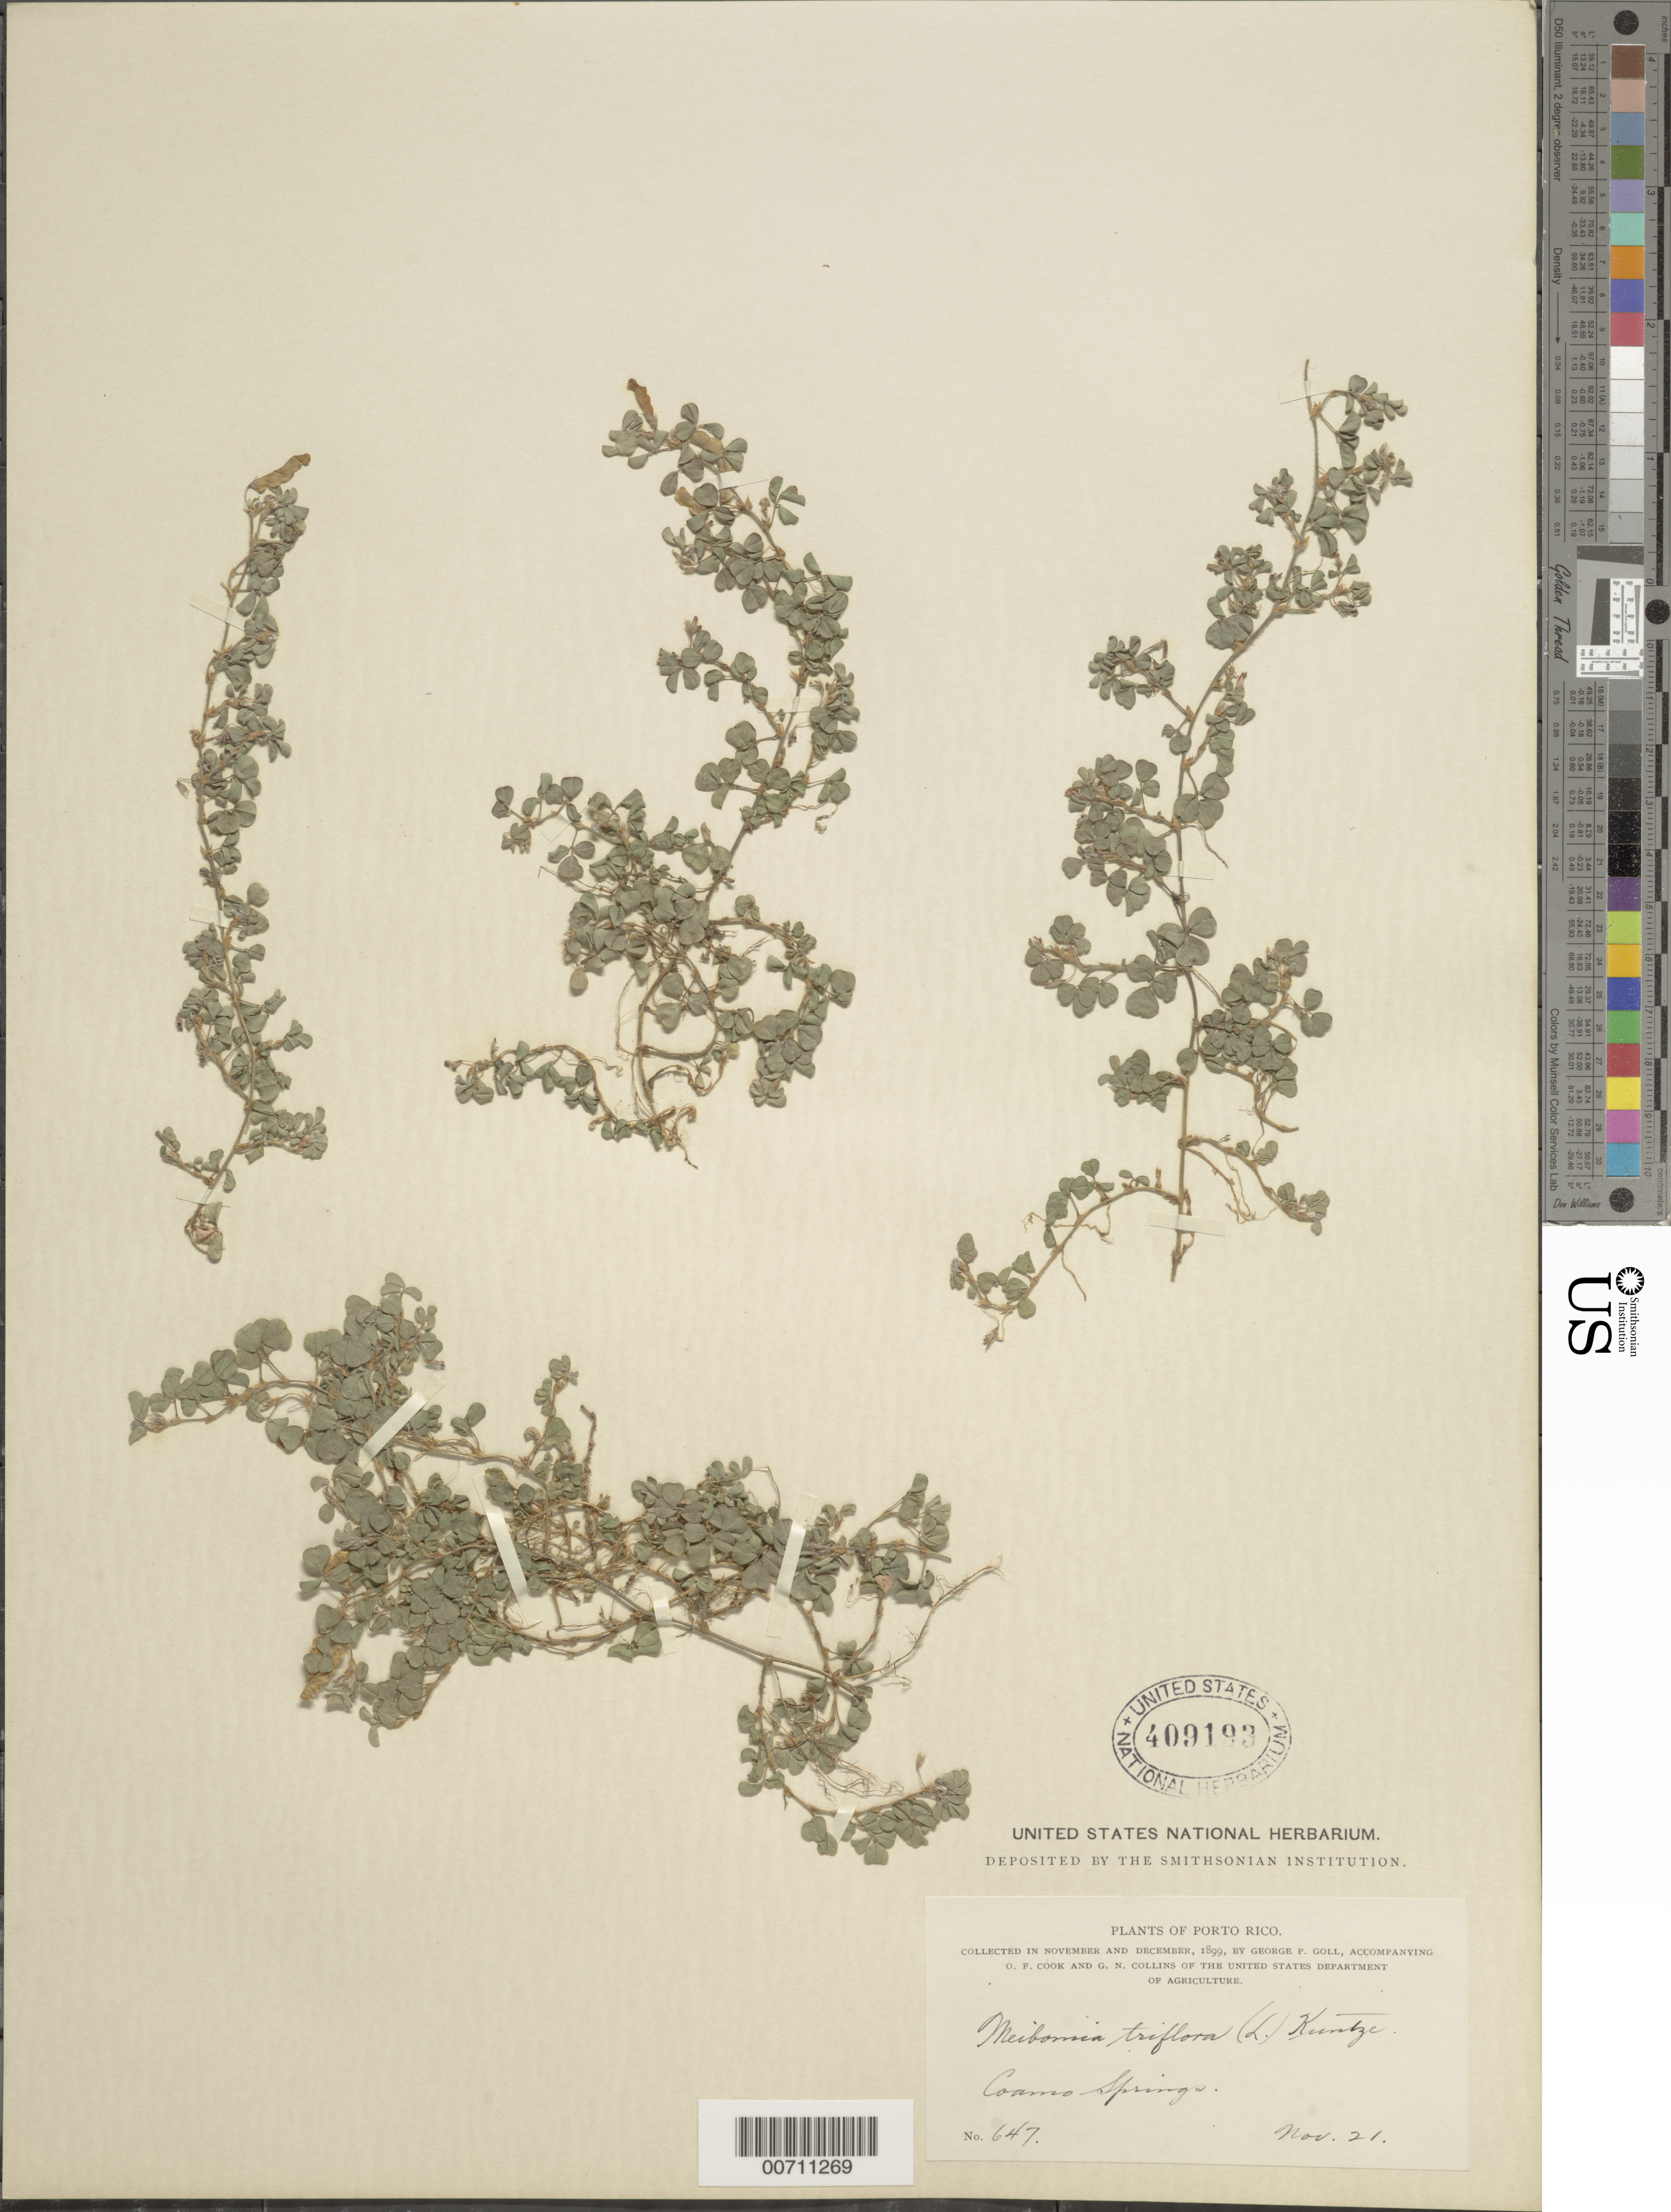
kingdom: Plantae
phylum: Tracheophyta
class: Magnoliopsida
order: Fabales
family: Fabaceae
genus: Grona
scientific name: Grona triflora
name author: (L.) H. Ohashi & K. Ohashi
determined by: Strong, Mark T., (BOT), Smithsonian Institution - National Museum of Natural History (UNITED STATES)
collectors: G. Goll, O. F. Cook & G. Collins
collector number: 647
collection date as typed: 21 Nov 1899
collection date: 1899-11-21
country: Puerto Rico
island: Greater Antilles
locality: Coamo Springs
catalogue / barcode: US 409193